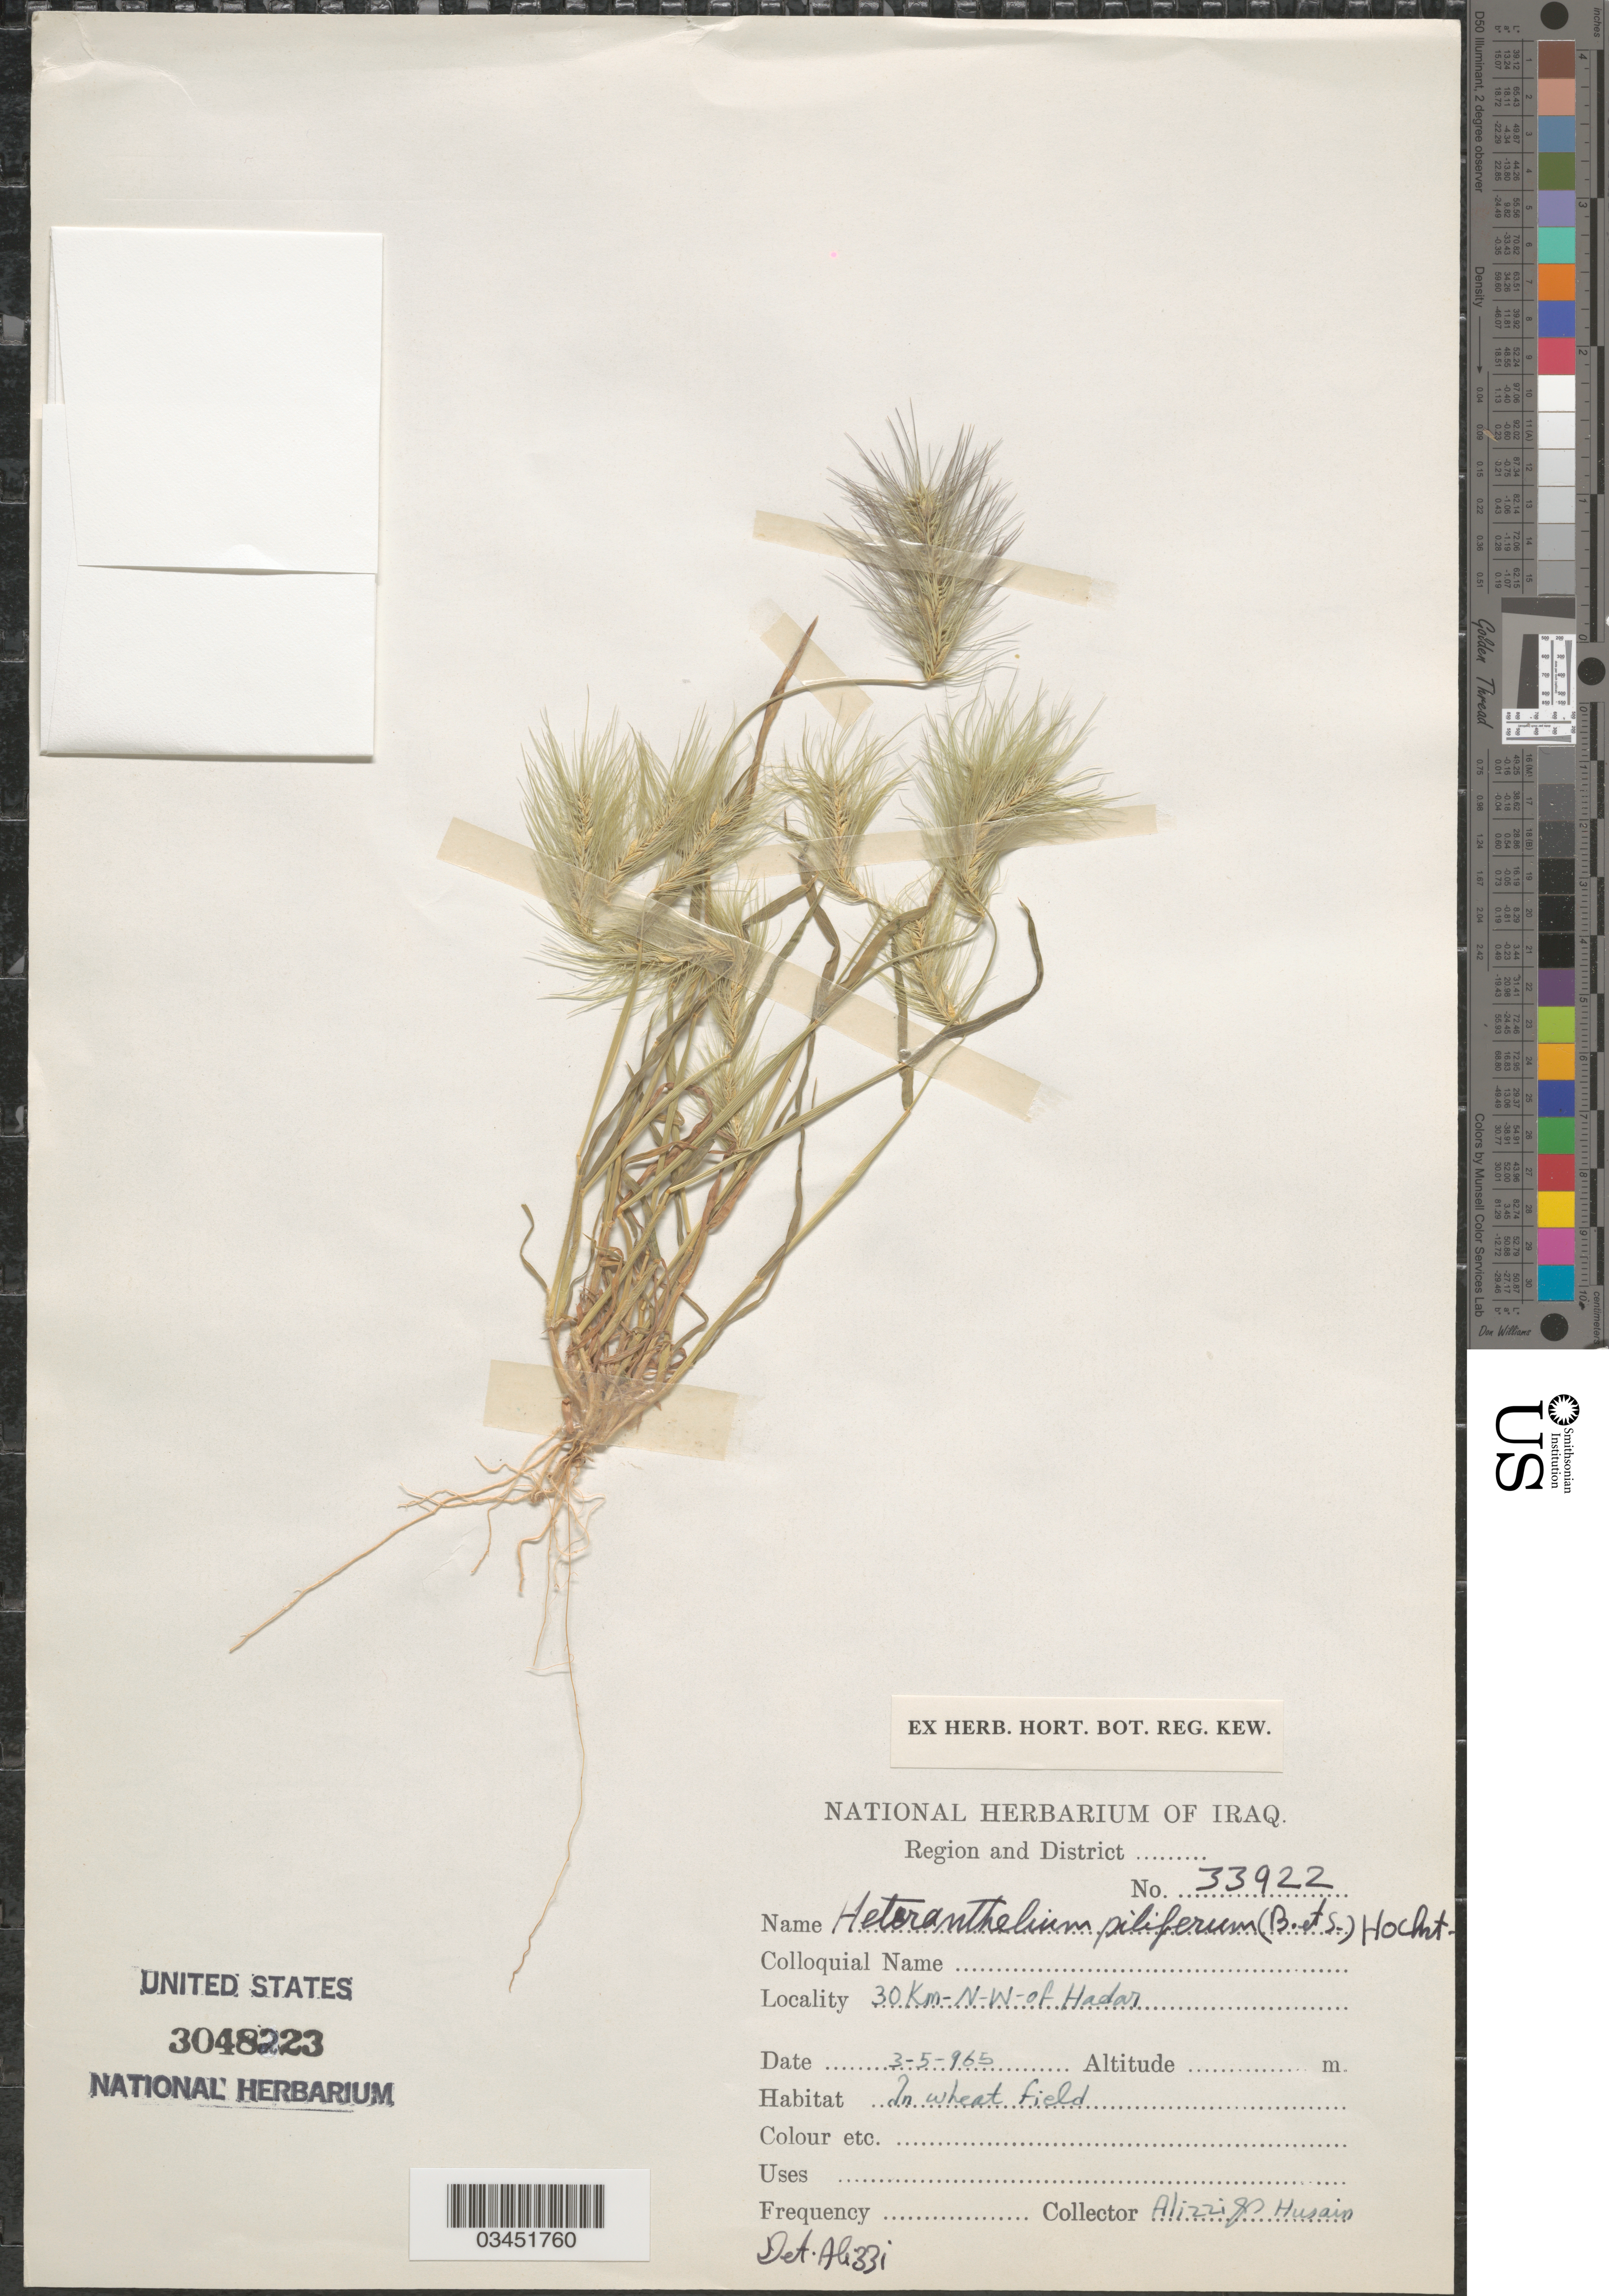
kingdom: Plantae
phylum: Tracheophyta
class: Liliopsida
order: Poales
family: Poaceae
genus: Heteranthelium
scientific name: Heteranthelium piliferum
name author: (Sol.) Hochst.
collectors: Alizzi & Husain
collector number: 33922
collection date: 1965-05-03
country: Iraq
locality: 30 Km-N-W-of-Hadar.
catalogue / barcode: US 3048223